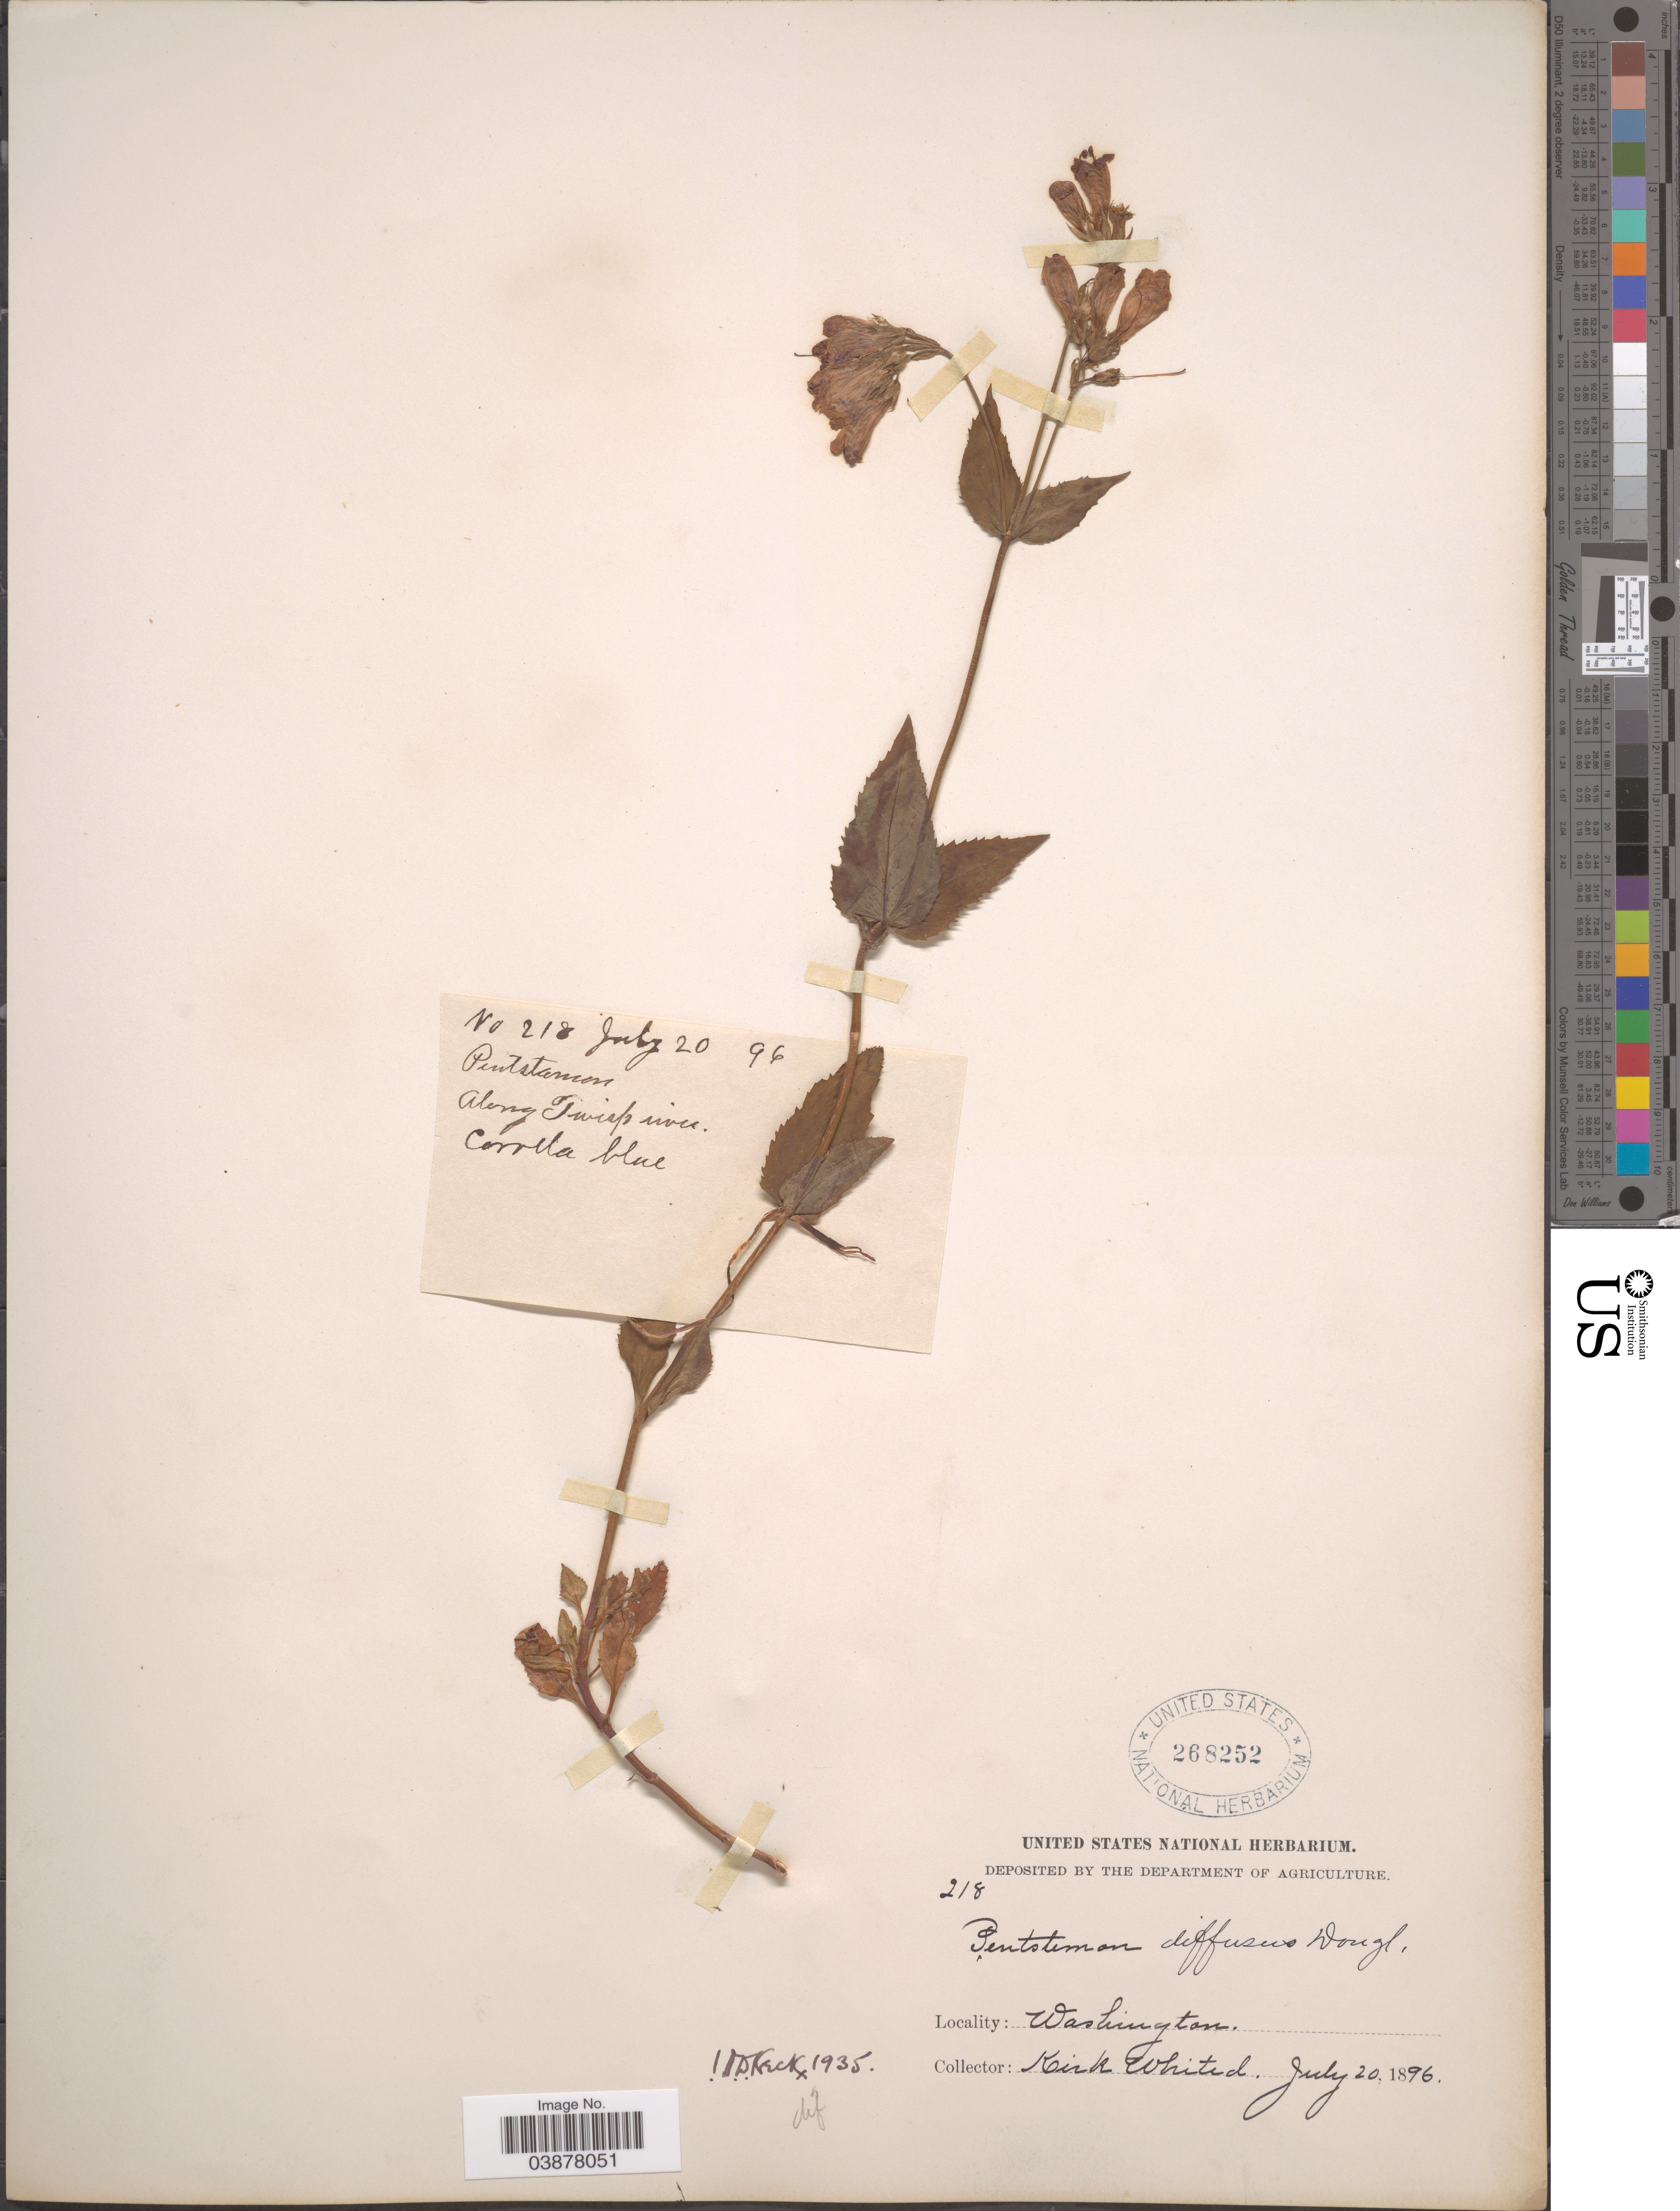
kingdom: Plantae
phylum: Tracheophyta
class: Magnoliopsida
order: Lamiales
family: Plantaginaceae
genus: Penstemon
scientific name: Penstemon serrulatus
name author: Menzies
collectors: K. Whited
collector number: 218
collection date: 1896-07-20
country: United States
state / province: Washington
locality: Along Twisp river.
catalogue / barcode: US 268252